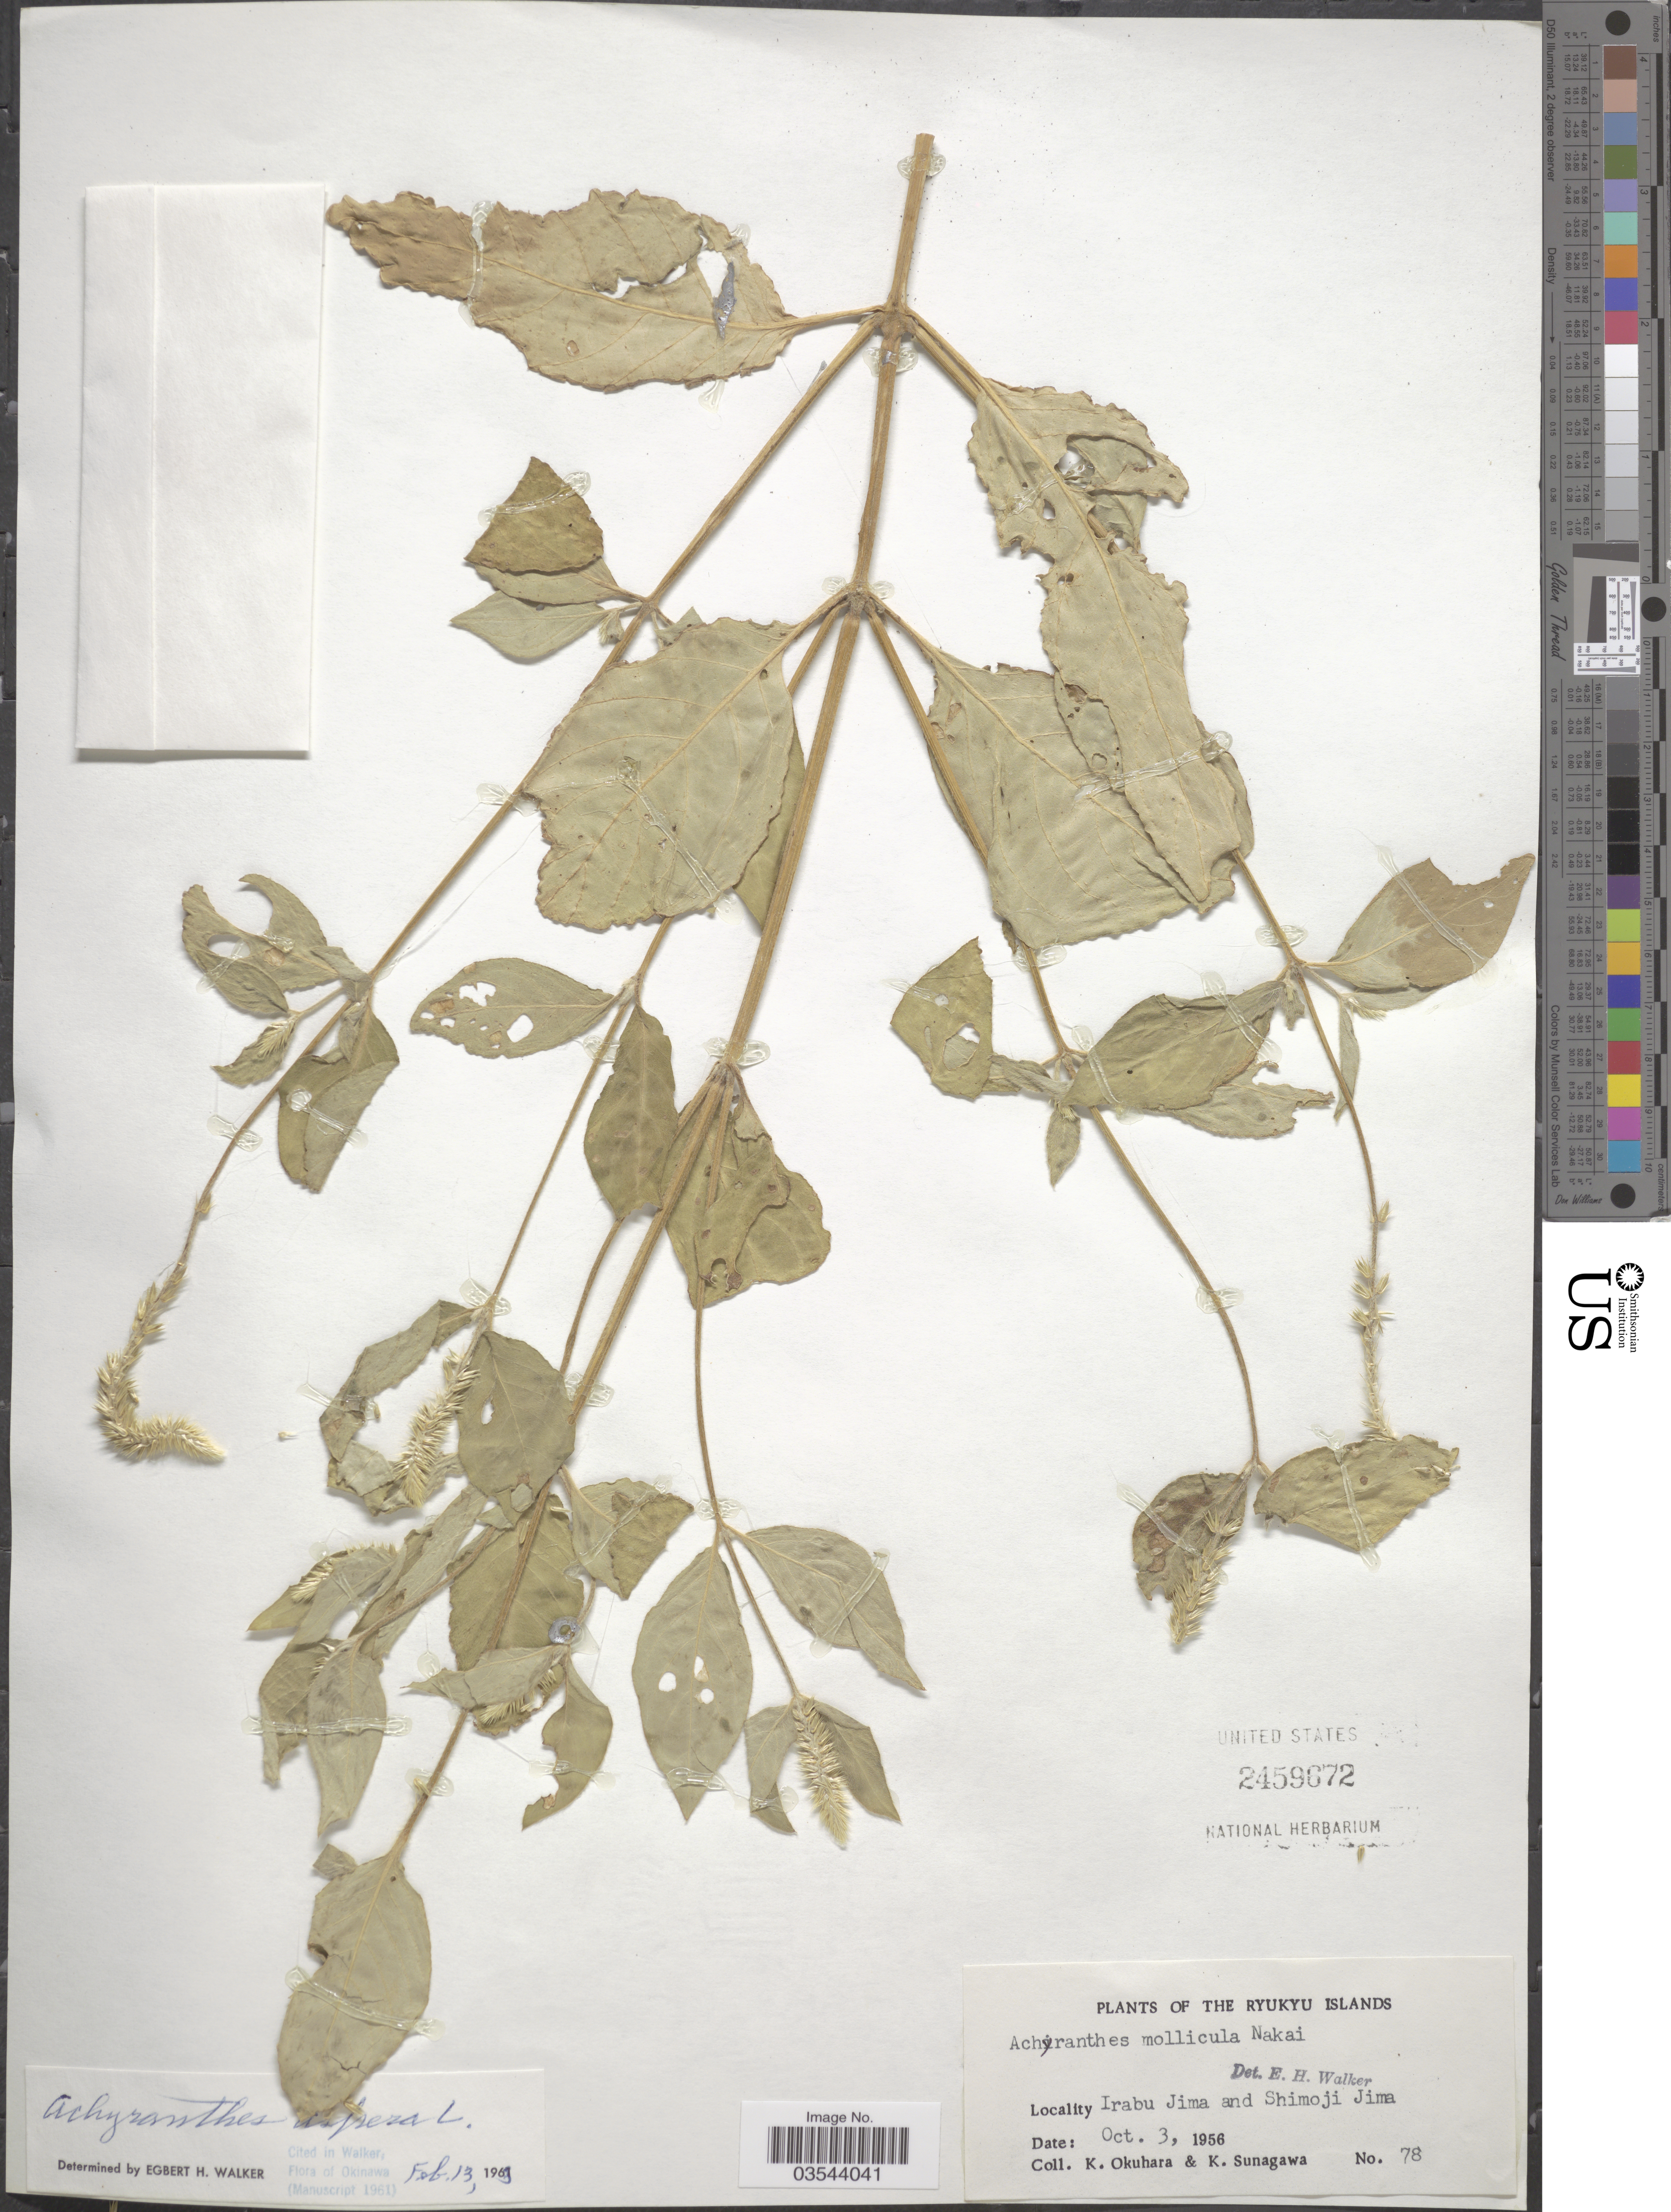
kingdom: Plantae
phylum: Tracheophyta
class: Magnoliopsida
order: Caryophyllales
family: Amaranthaceae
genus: Achyranthes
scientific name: Achyranthes aspera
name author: L.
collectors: K. Okuhara & K. Sunagawa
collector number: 78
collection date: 1956-10-03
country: Japan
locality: Ryukyu Islands. Irabu Jima and Shimoji Jima.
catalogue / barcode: US 2459672